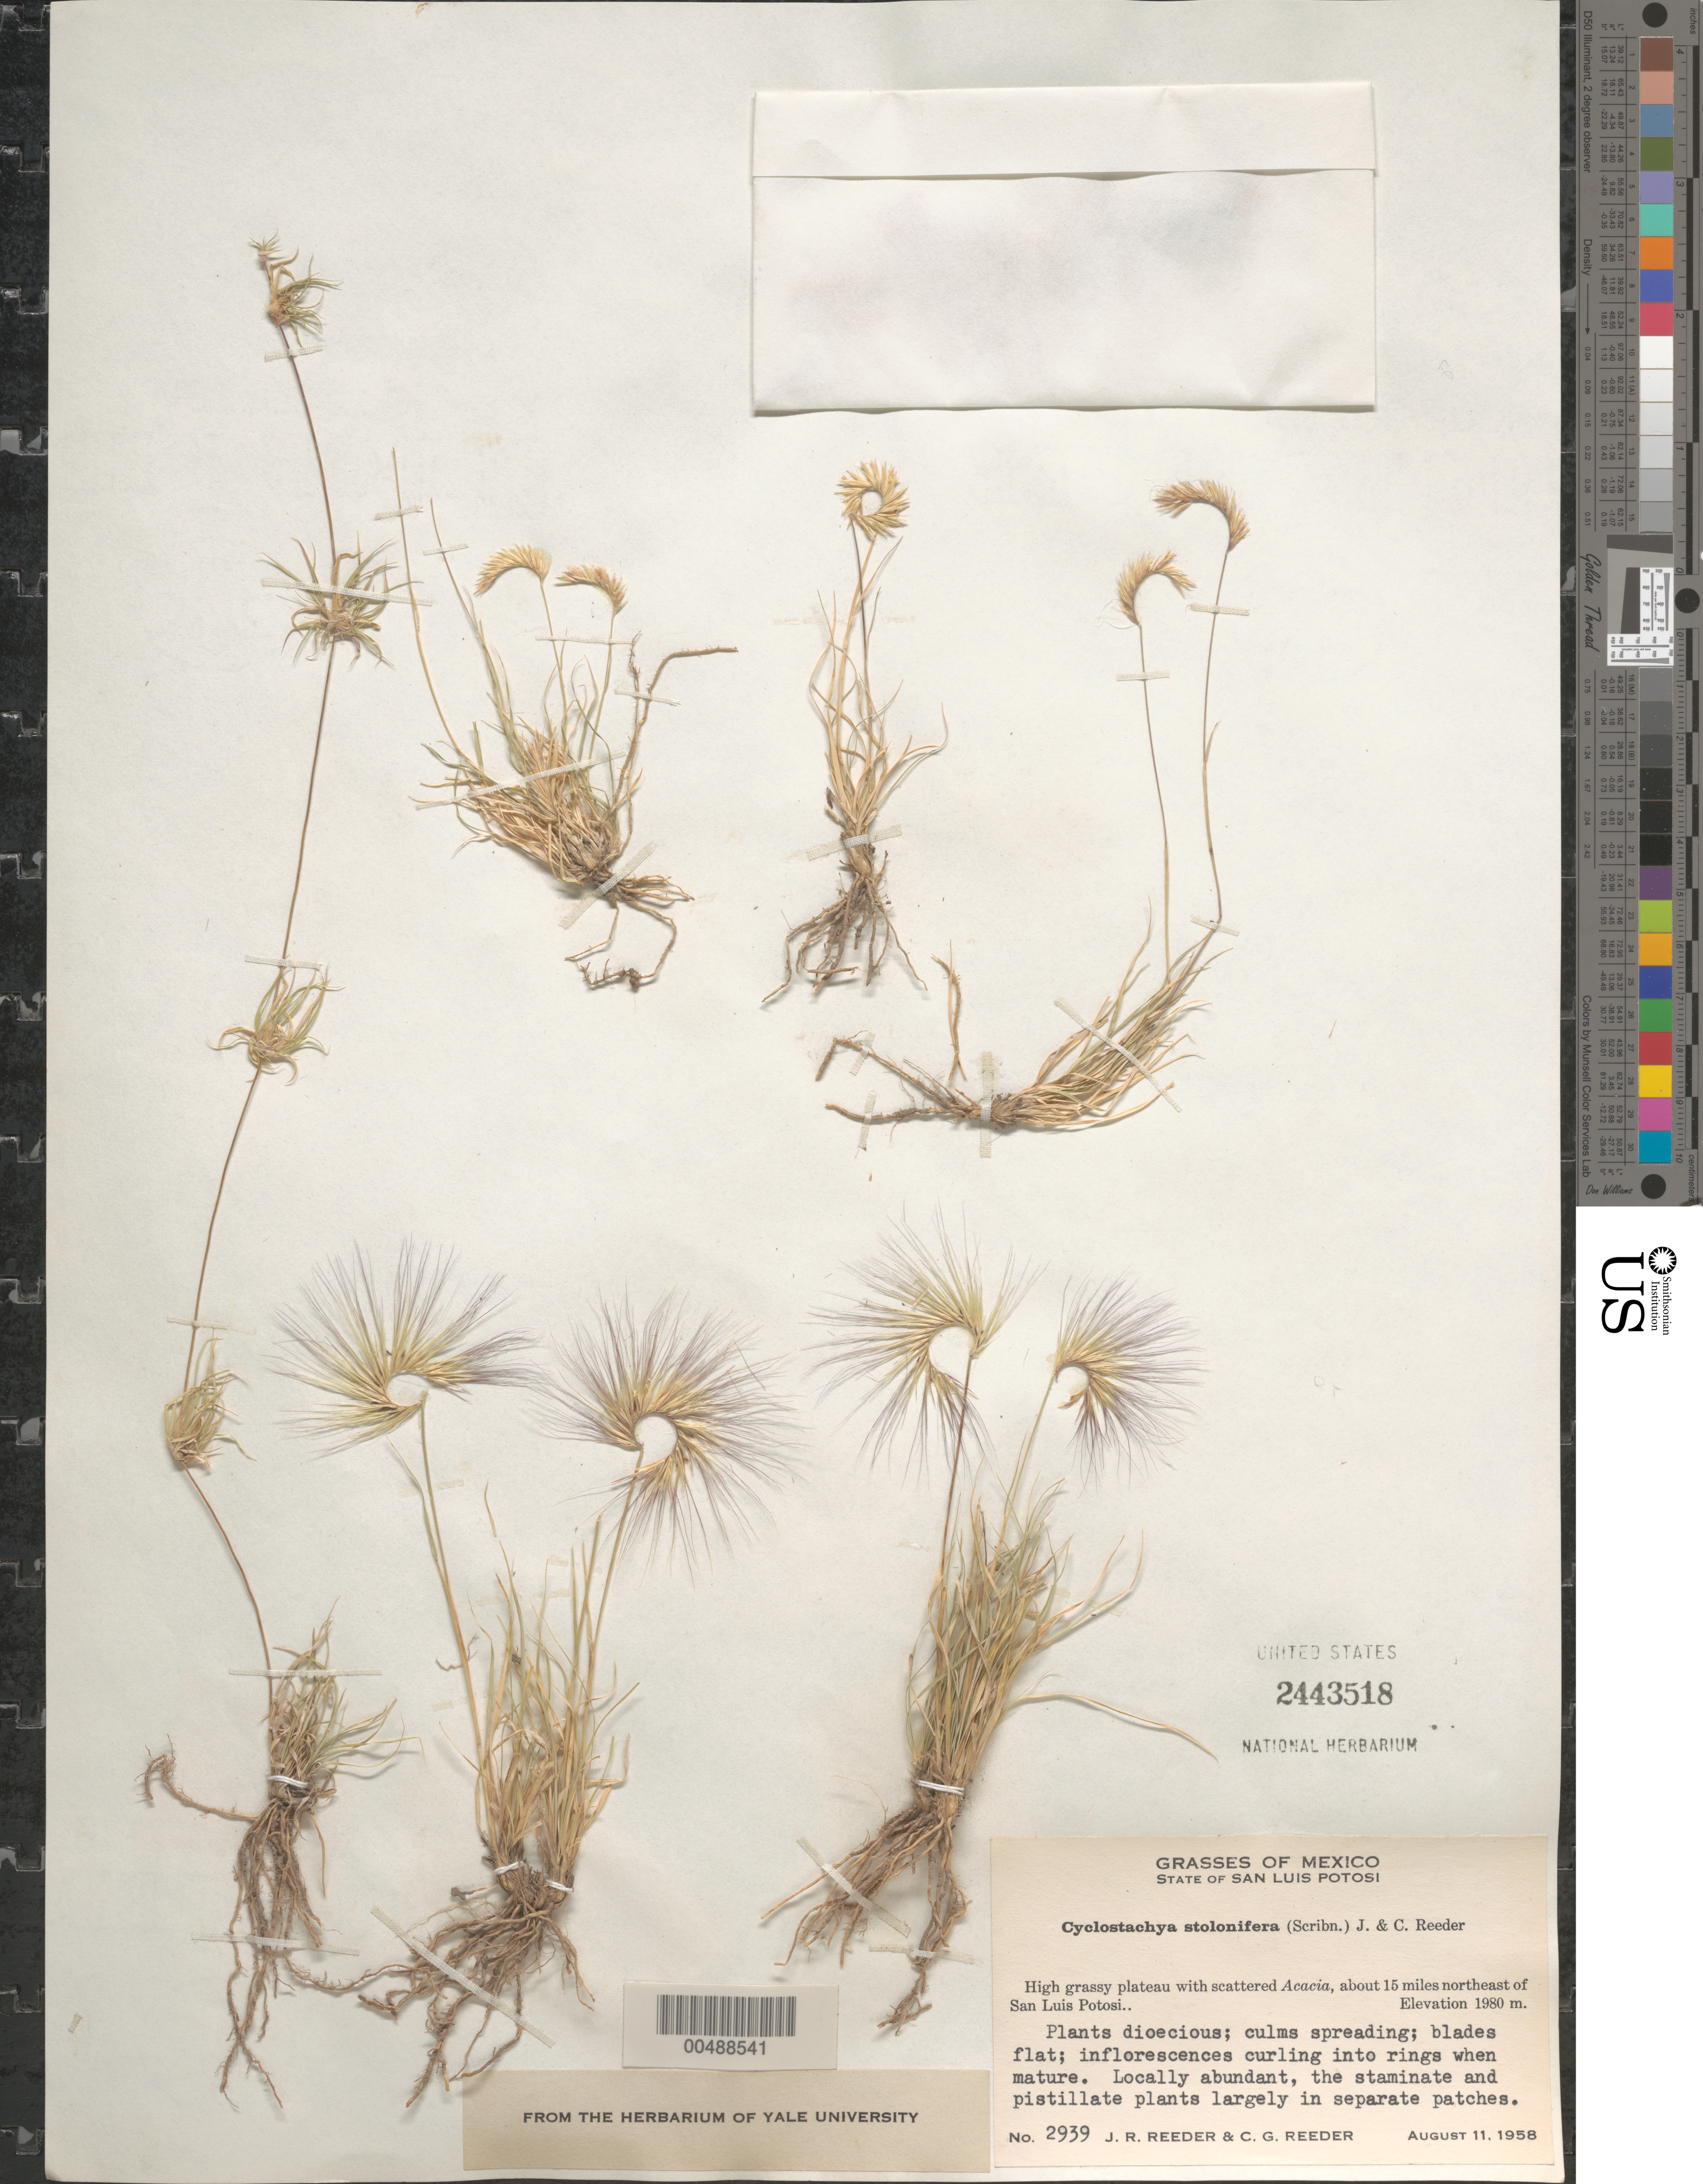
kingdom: Plantae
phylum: Tracheophyta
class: Liliopsida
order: Poales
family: Poaceae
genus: Cyclostachya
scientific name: Cyclostachya stolonifera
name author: (Scribn.) Reeder & C. Reeder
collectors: J. R. Reeder & C. G. Reeder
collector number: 2939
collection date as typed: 11 Aug 1958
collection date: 1958-08-11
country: Mexico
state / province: San Luis Potosi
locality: About 15 mi NE of San Luis Potosi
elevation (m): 1980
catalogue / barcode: US 2443518